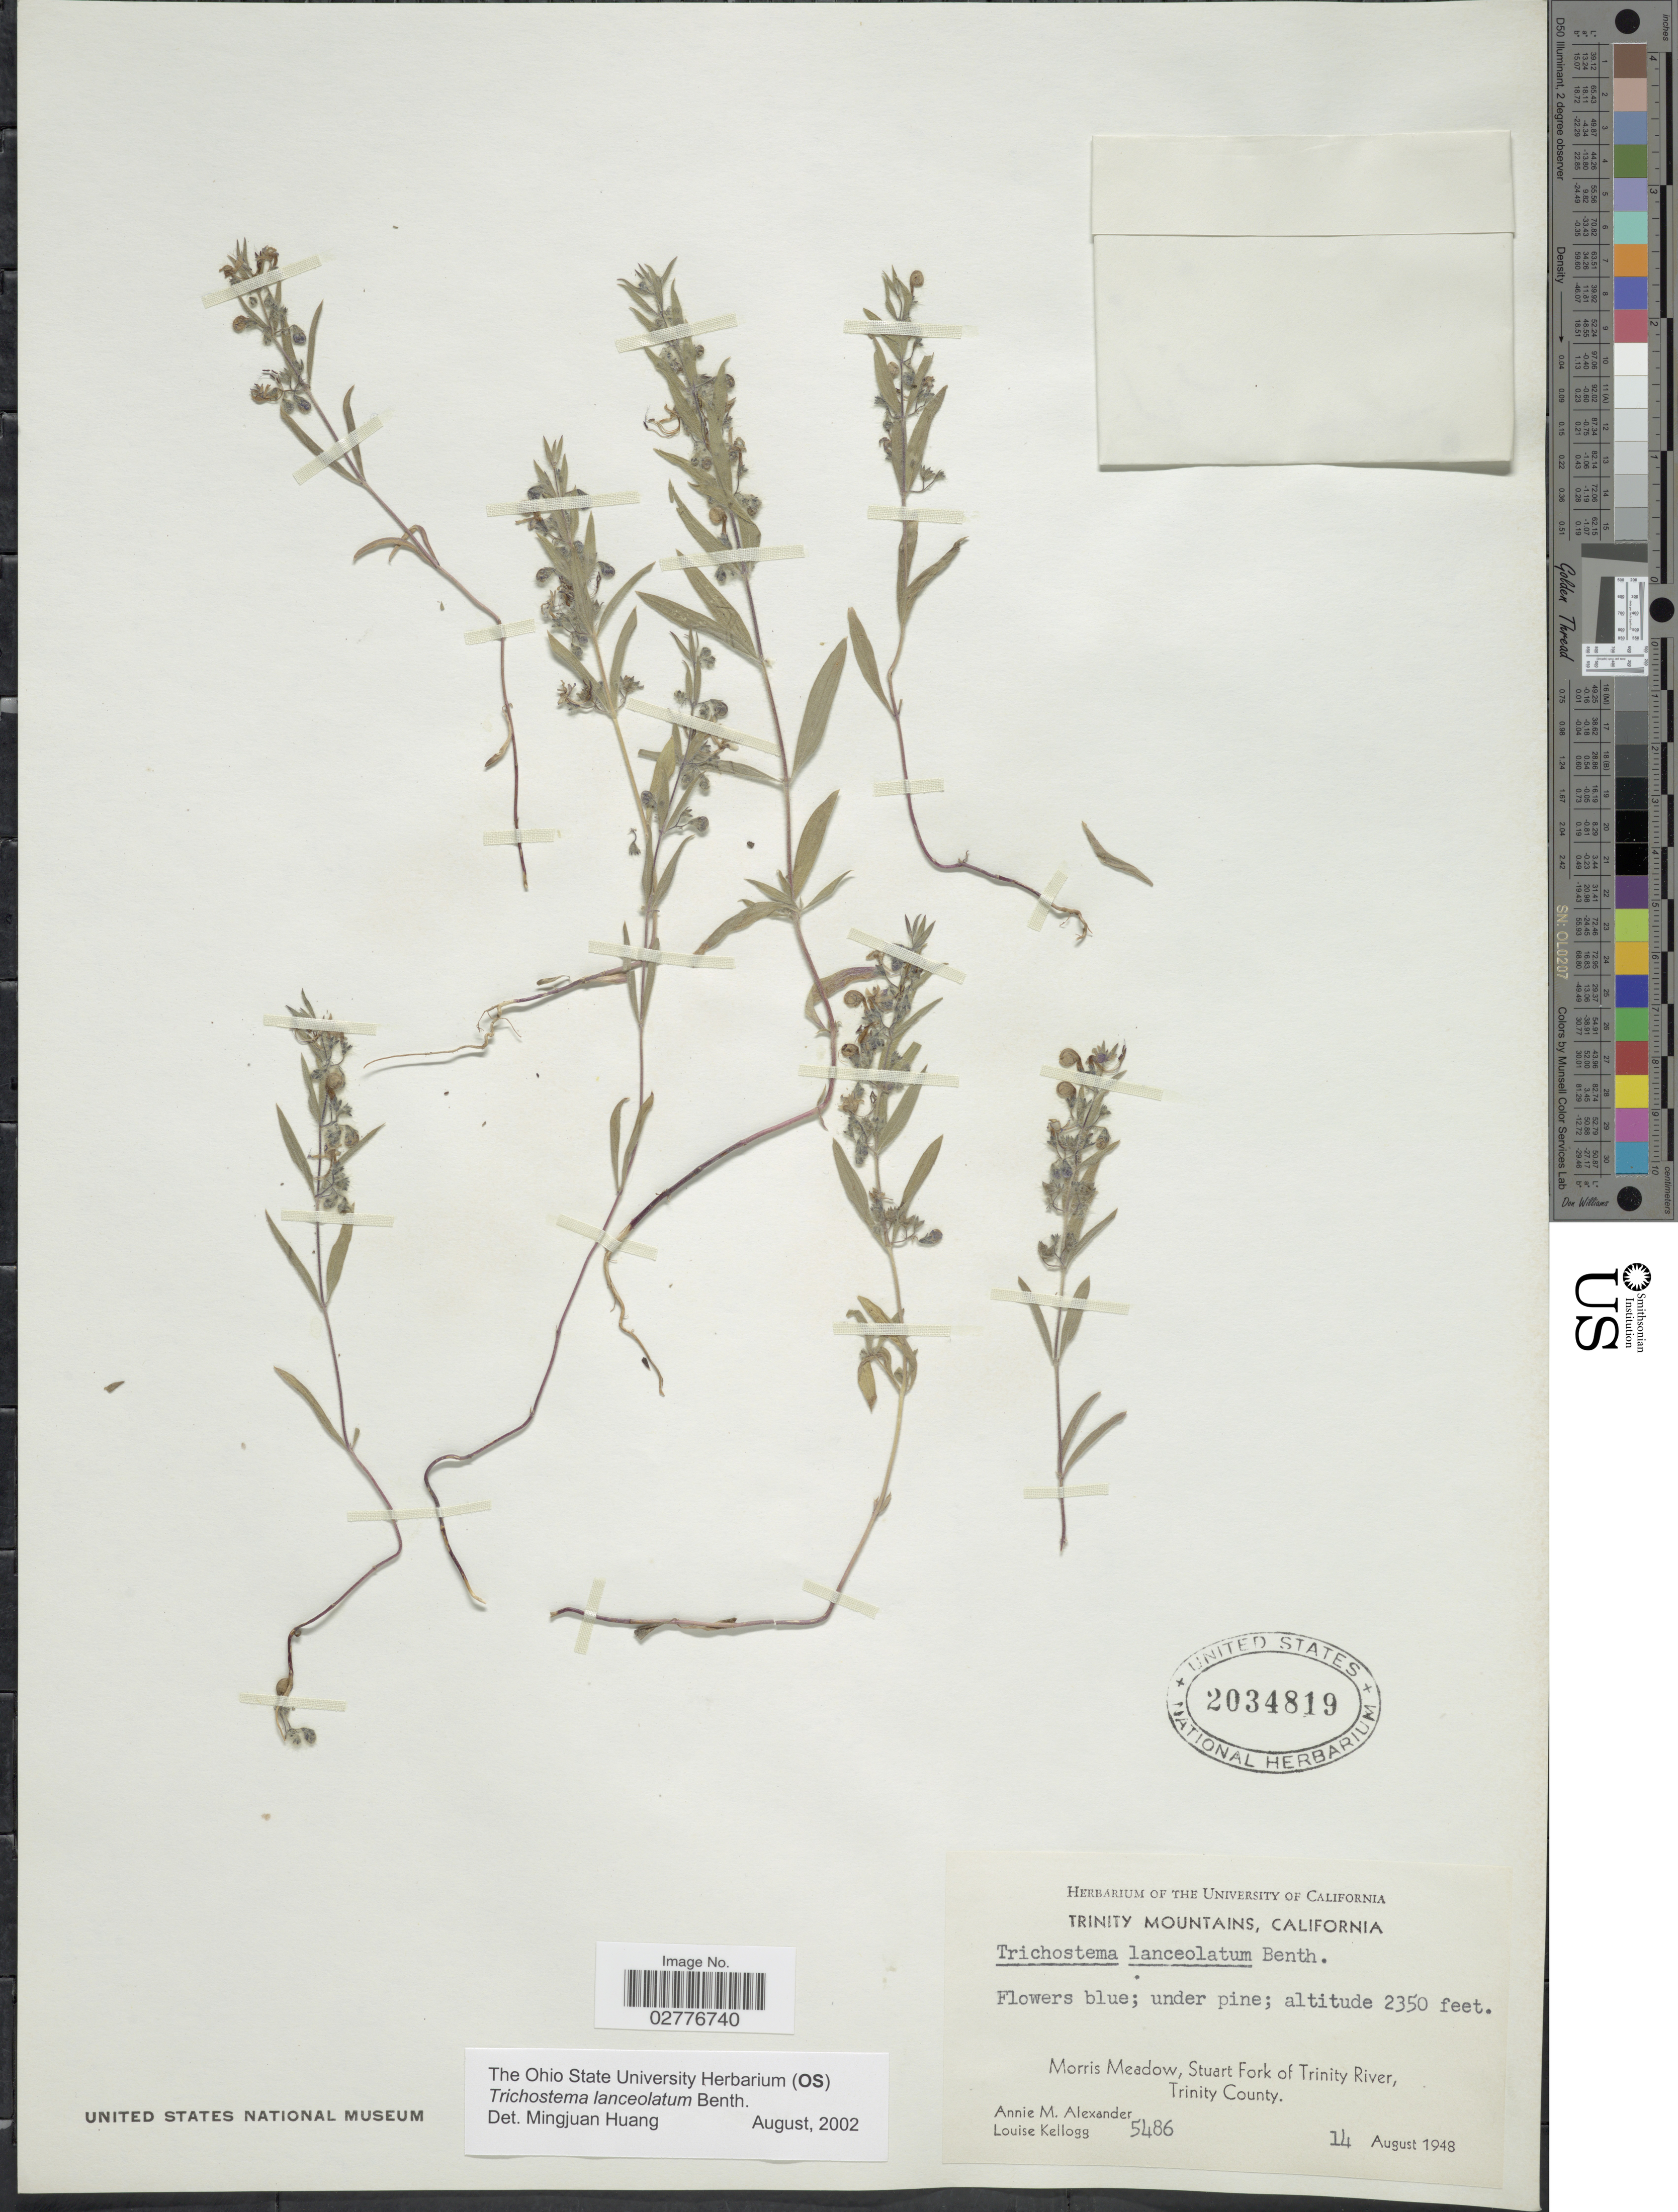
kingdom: Plantae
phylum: Tracheophyta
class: Magnoliopsida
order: Lamiales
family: Lamiaceae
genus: Trichostema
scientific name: Trichostema lanceolatum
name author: Benth.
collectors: A. M. Alexander & L. Kellogg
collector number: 5486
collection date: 1948-08-14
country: United States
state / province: California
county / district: Trinity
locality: Trinity Mountains. Morris Meadow, Stuart Fork of Trinity River, Trinity County.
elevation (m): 716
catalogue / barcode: US 2034819